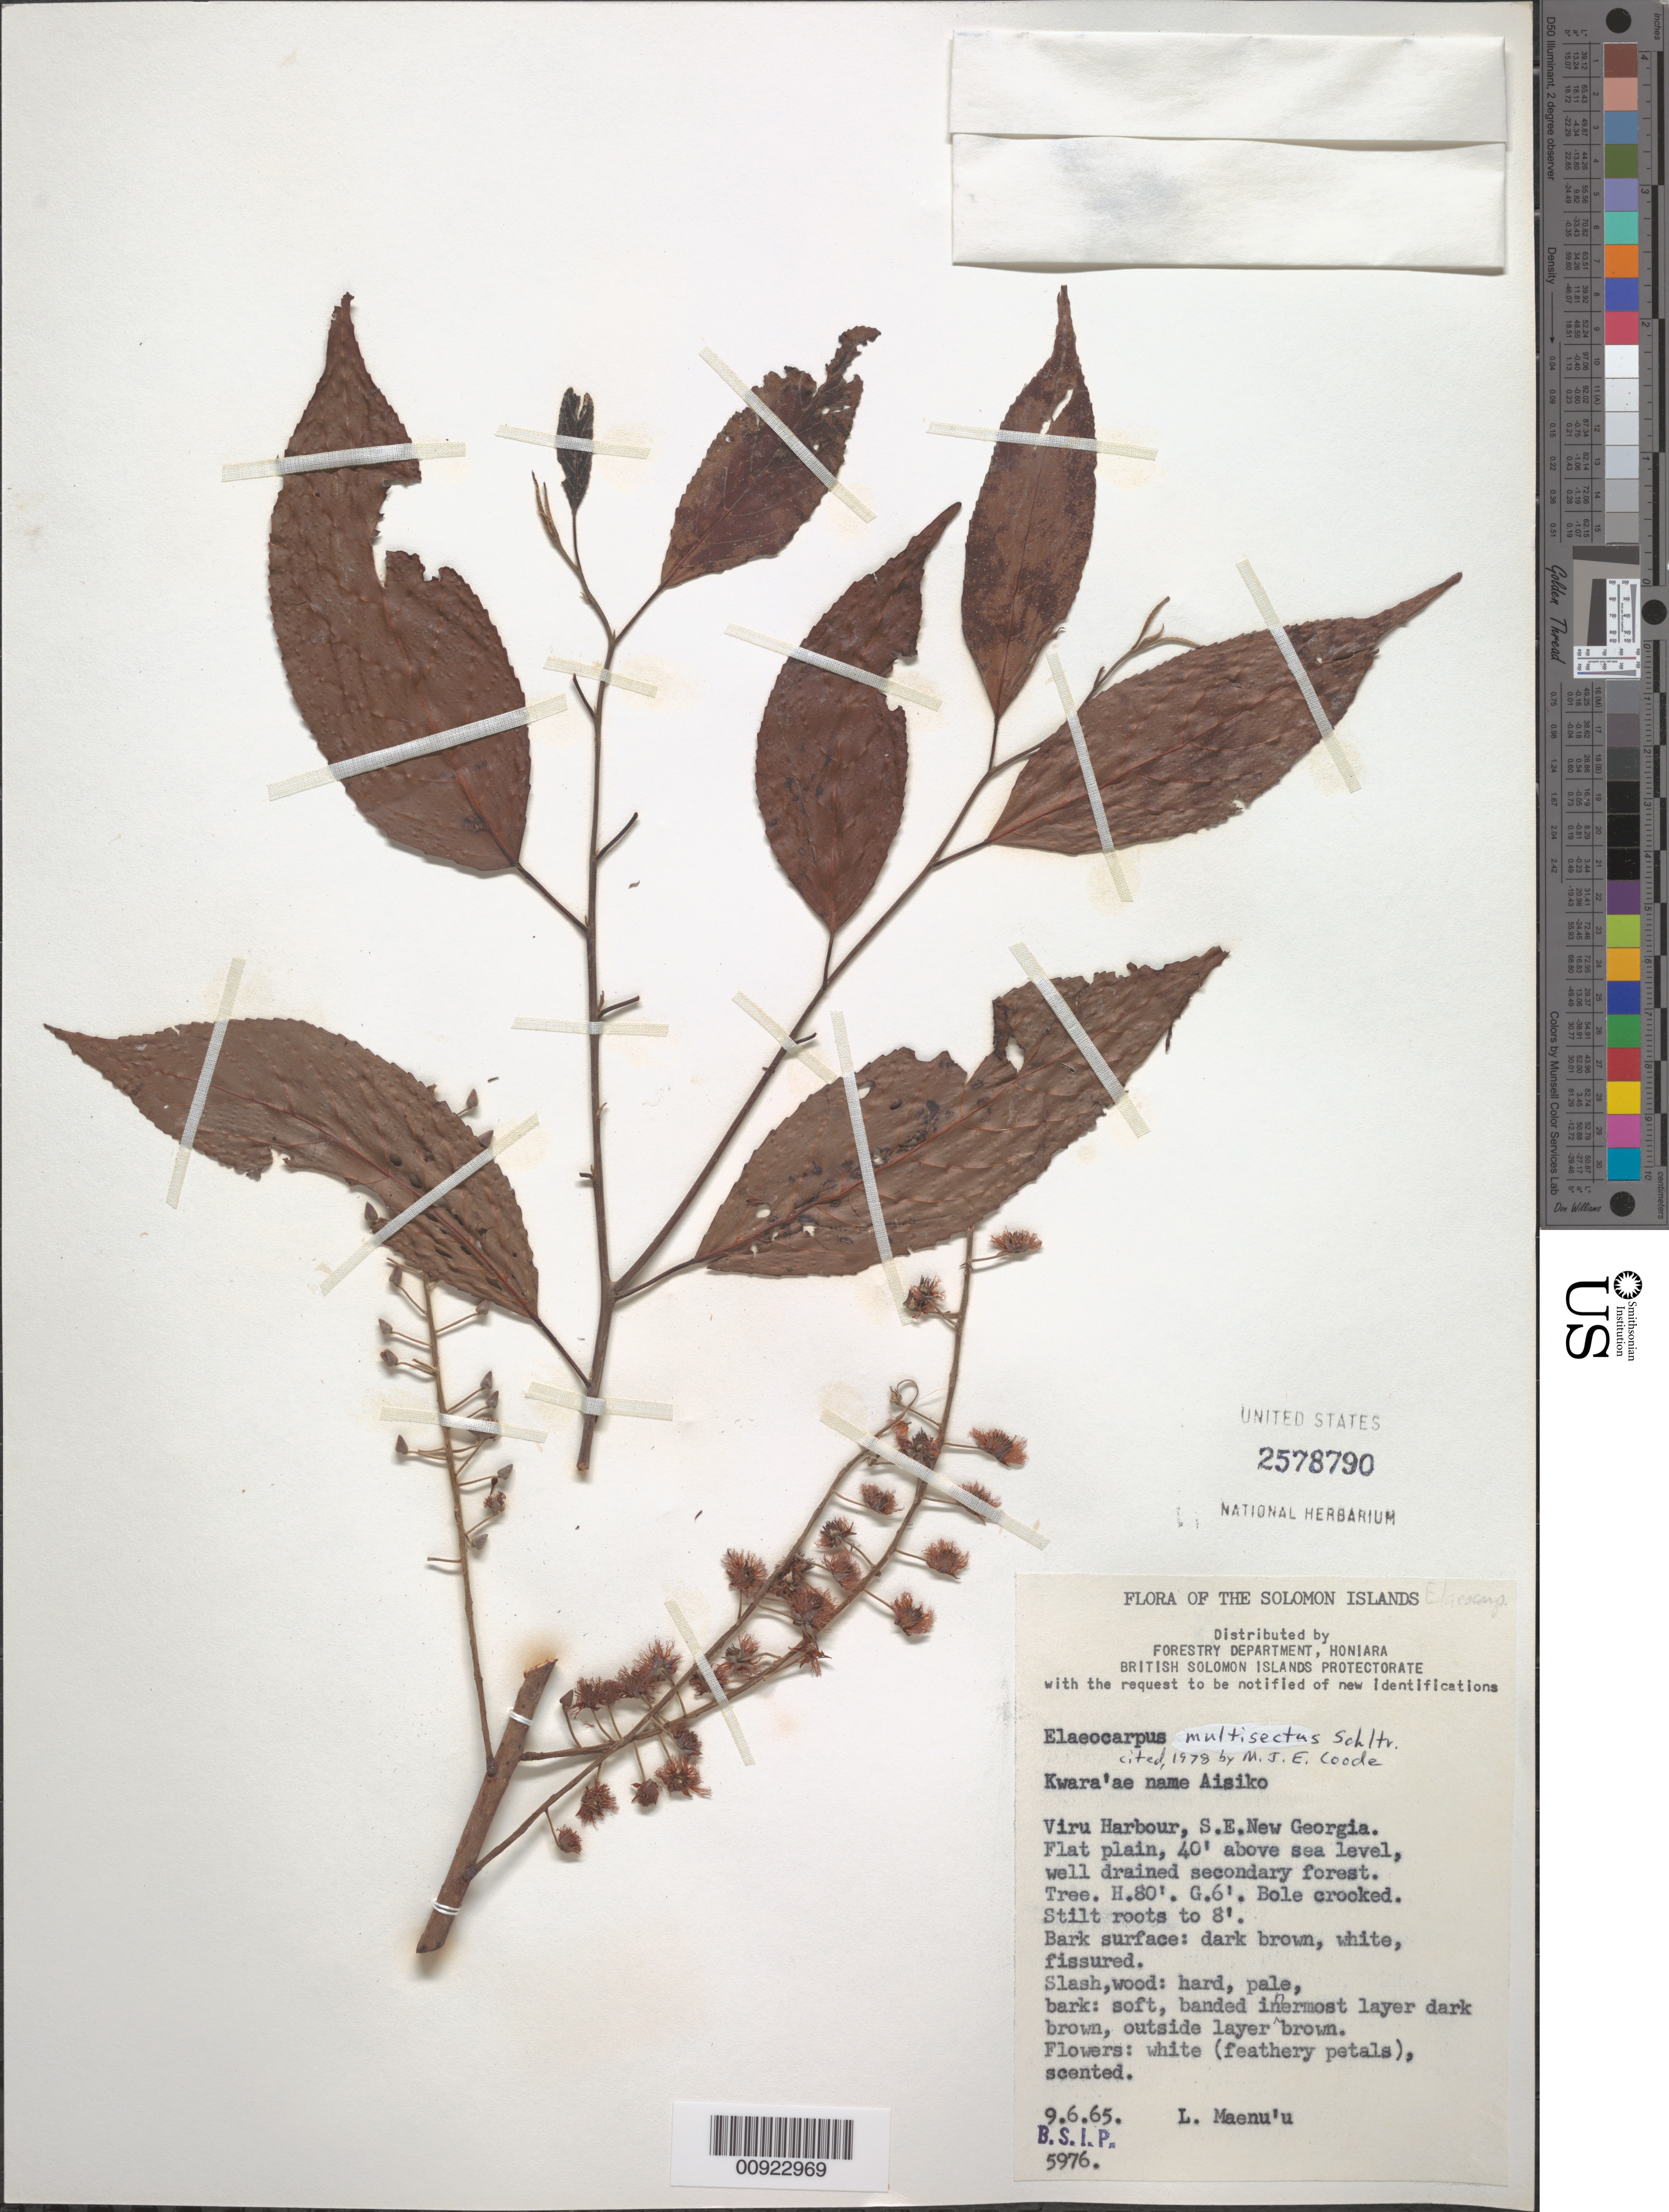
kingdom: Plantae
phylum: Tracheophyta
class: Magnoliopsida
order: Oxalidales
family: Elaeocarpaceae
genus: Elaeocarpus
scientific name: Elaeocarpus multisectus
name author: Schltr.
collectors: L. Maenu'u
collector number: BSIP 5976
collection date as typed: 09 Jun 1965 or 06 Sep 1965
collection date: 1965-06-09 or 1965-09-06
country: Solomon Islands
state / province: Western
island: New Georgia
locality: Viru Harbour, SE New georgia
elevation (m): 12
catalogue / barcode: US 2578790